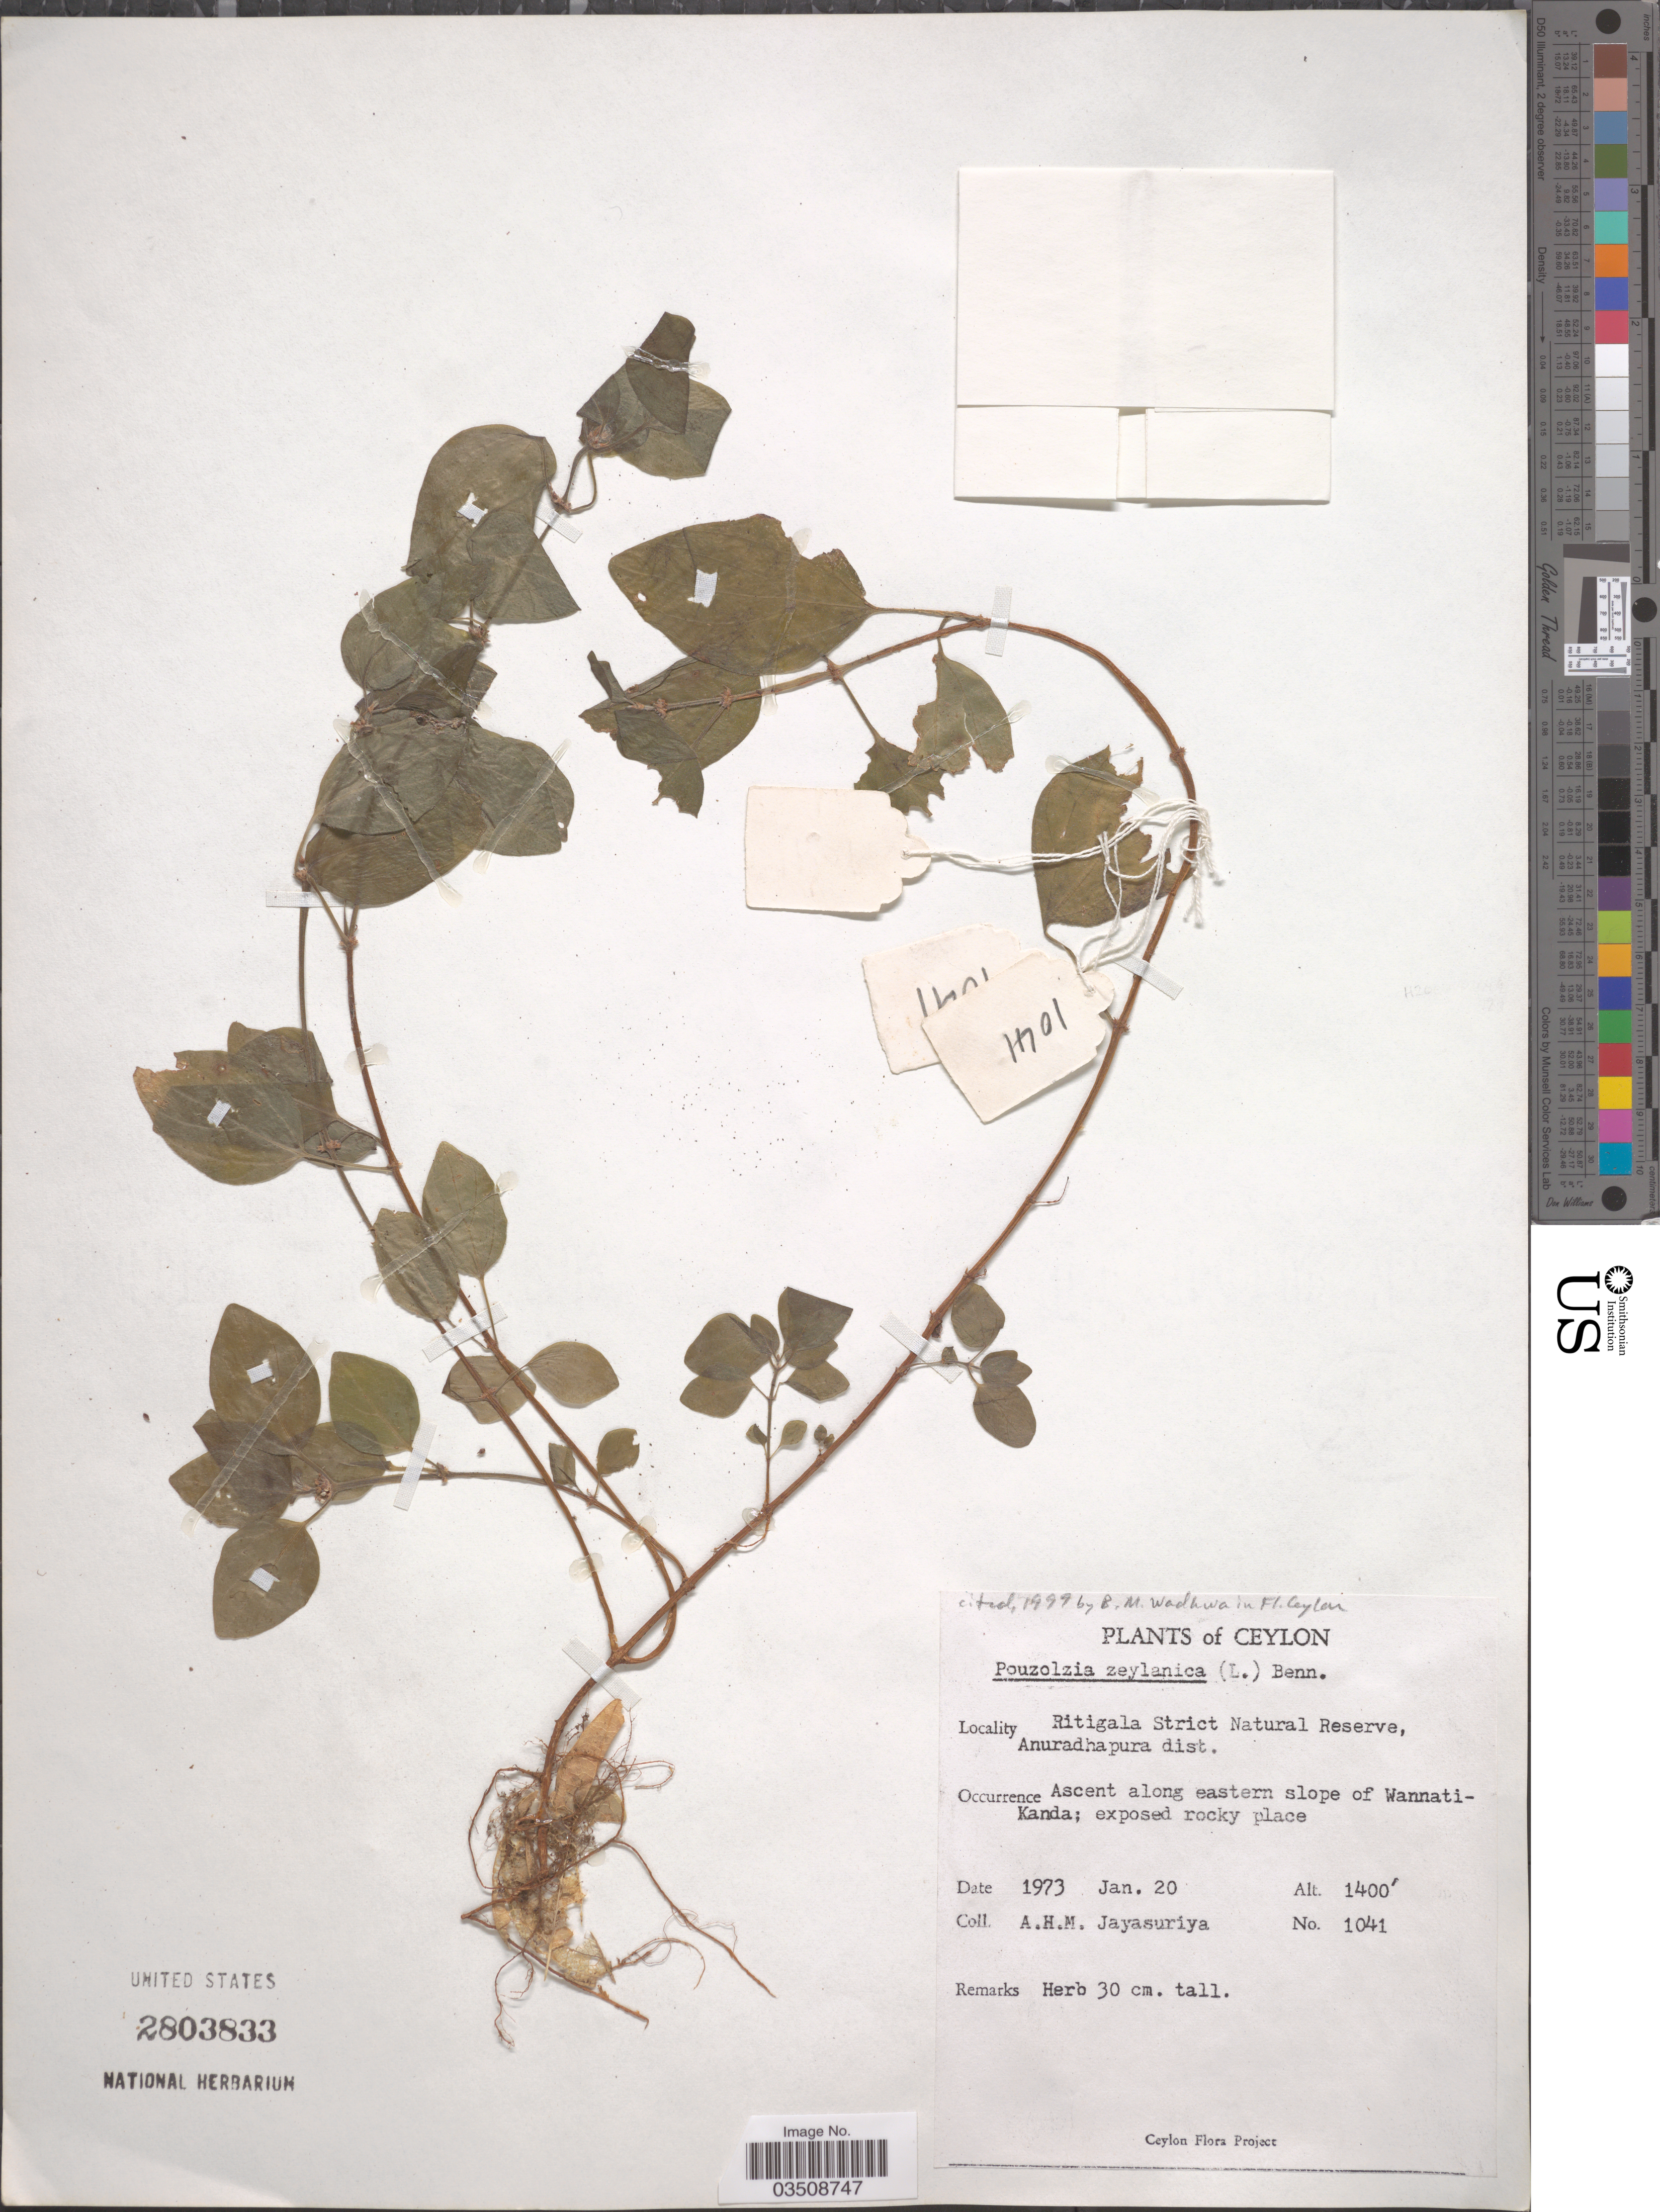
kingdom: Plantae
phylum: Tracheophyta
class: Magnoliopsida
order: Rosales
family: Urticaceae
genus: Pouzolzia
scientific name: Pouzolzia zeylanica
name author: (L.) Benn.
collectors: A. H. Jayasuriya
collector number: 1041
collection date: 1973-01-20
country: Sri Lanka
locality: Ceylon. Ritigala Strict Natural Reserve, Anuradhapura dist. Ascent along eastern slope of Wannati-Kanda.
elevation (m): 427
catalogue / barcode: US 2803833